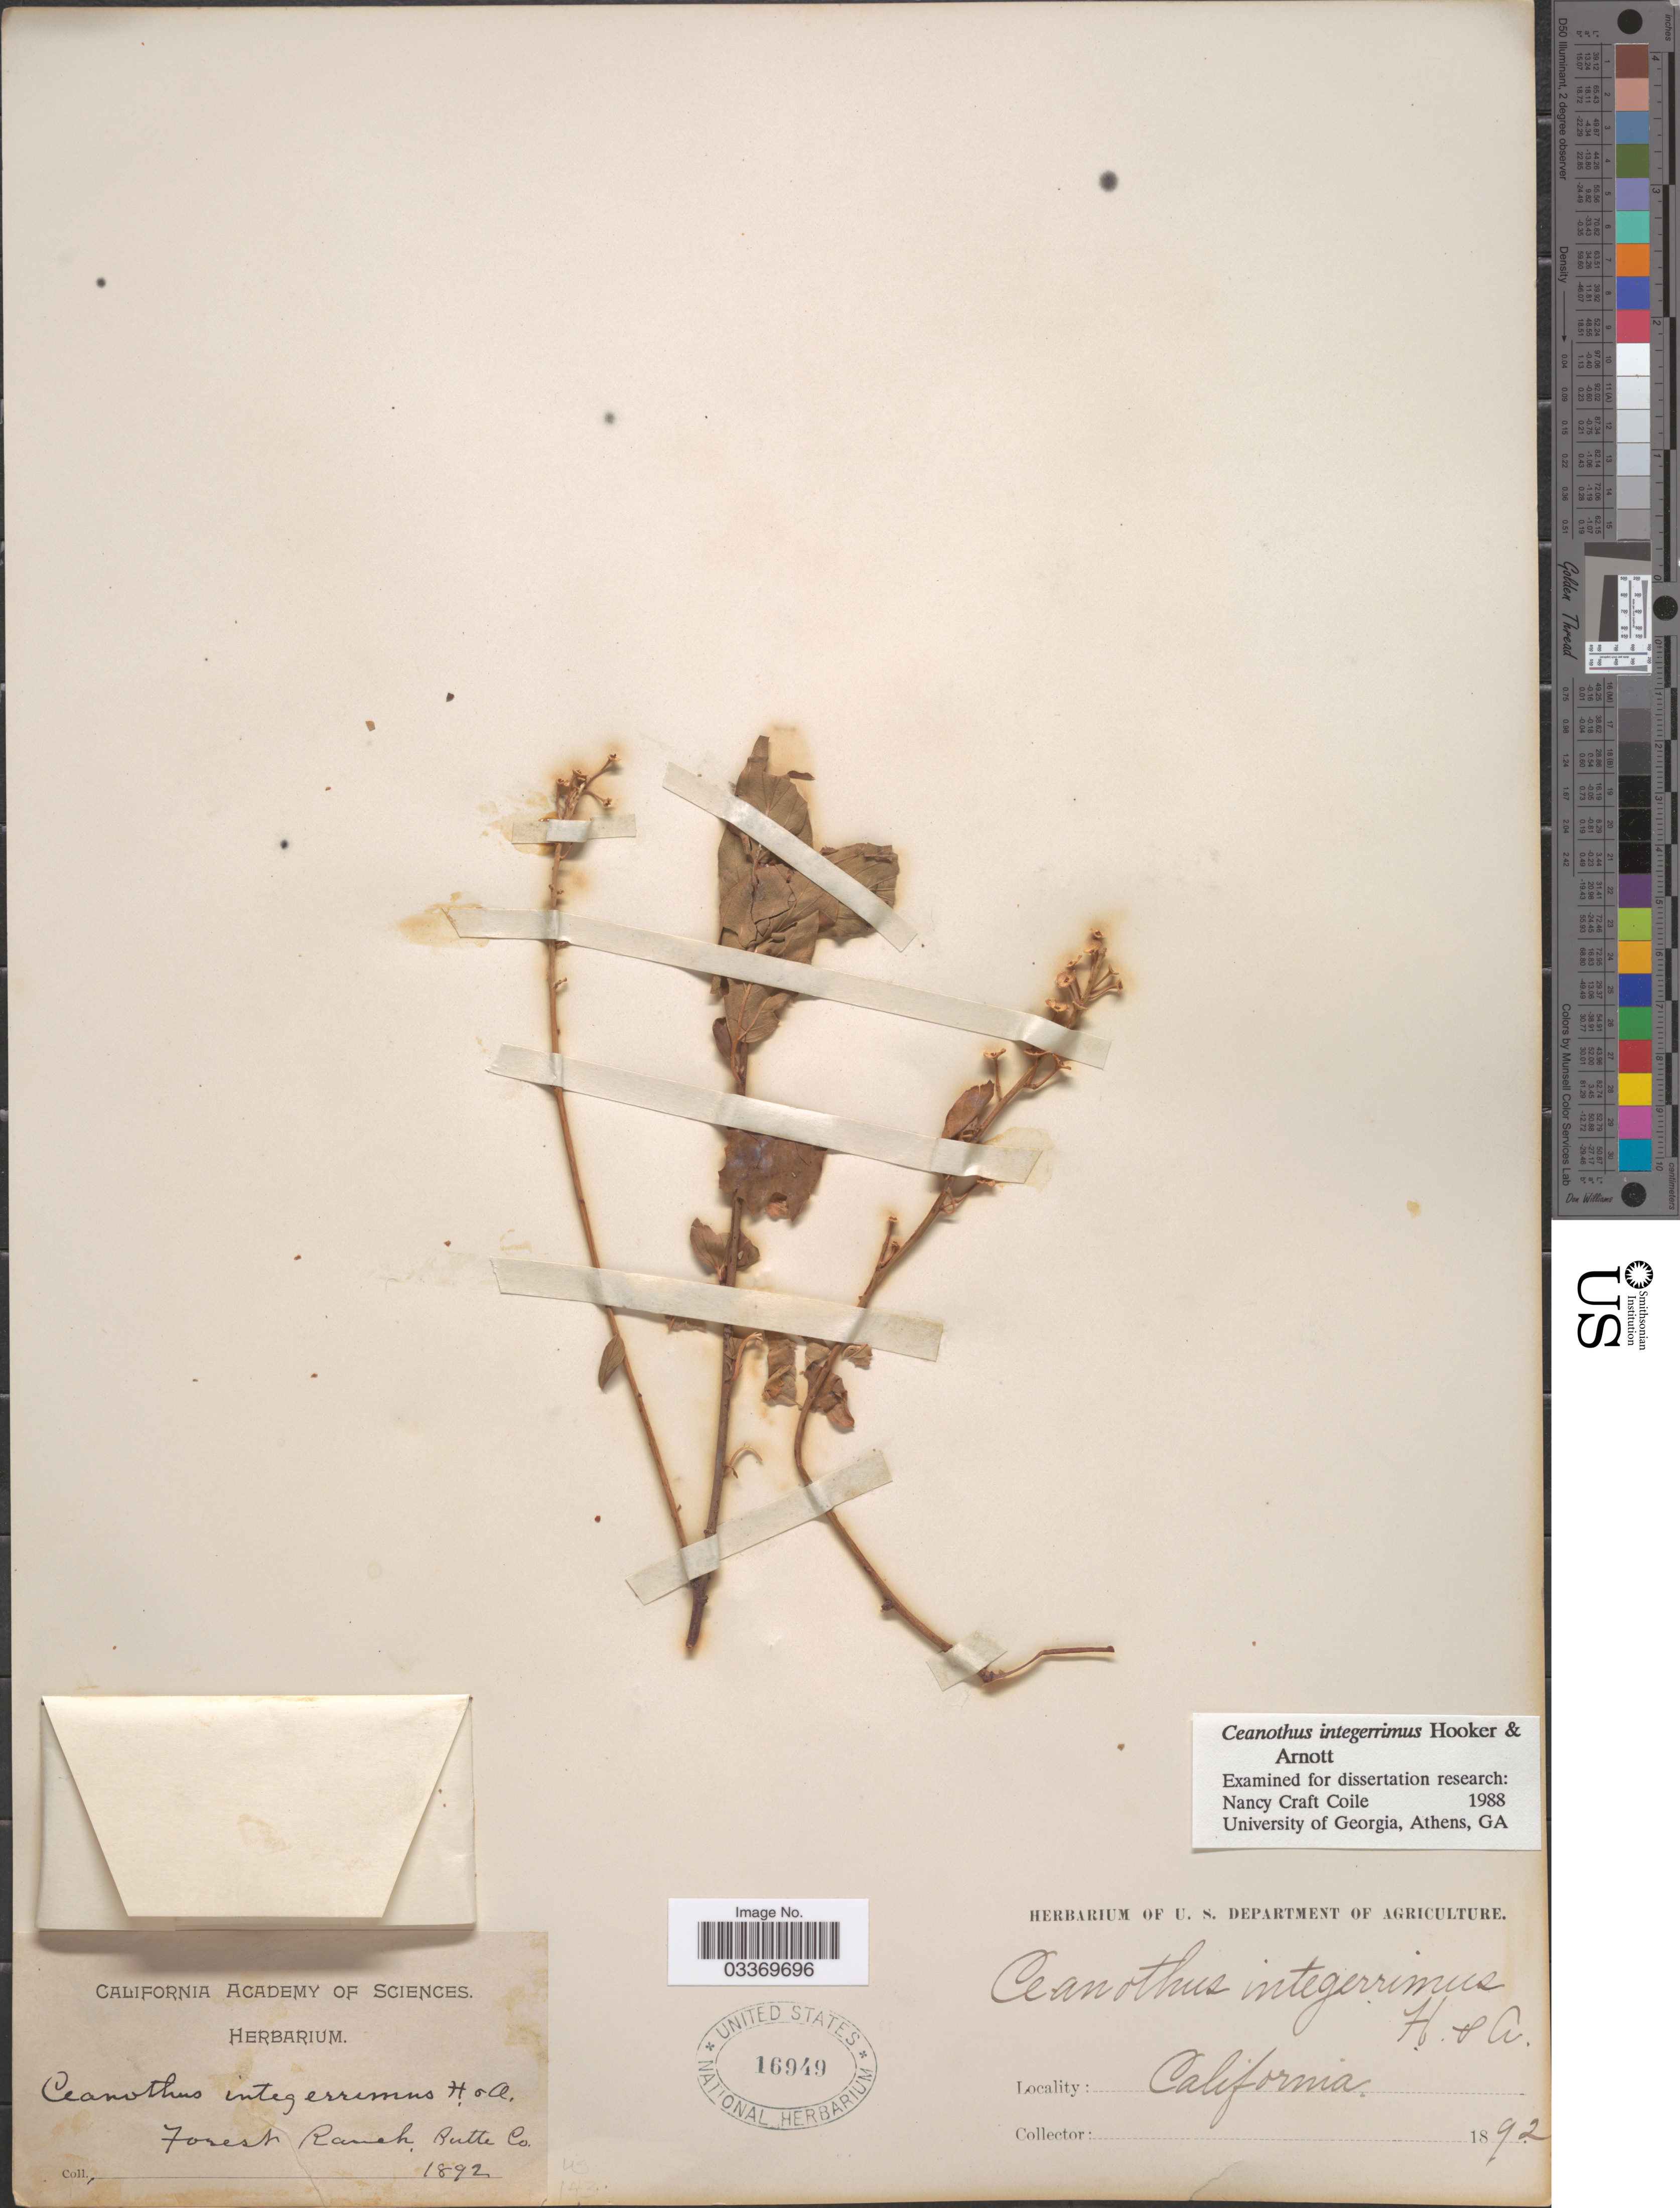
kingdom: Plantae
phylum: Tracheophyta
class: Magnoliopsida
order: Rosales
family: Rhamnaceae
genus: Ceanothus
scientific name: Ceanothus integerrimus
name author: Hook. & Arn.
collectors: ex herb. Cal. Academy of Sciences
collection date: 1892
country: United States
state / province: California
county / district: Butte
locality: Forest Ranch, Butte Co.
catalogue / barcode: US 16949